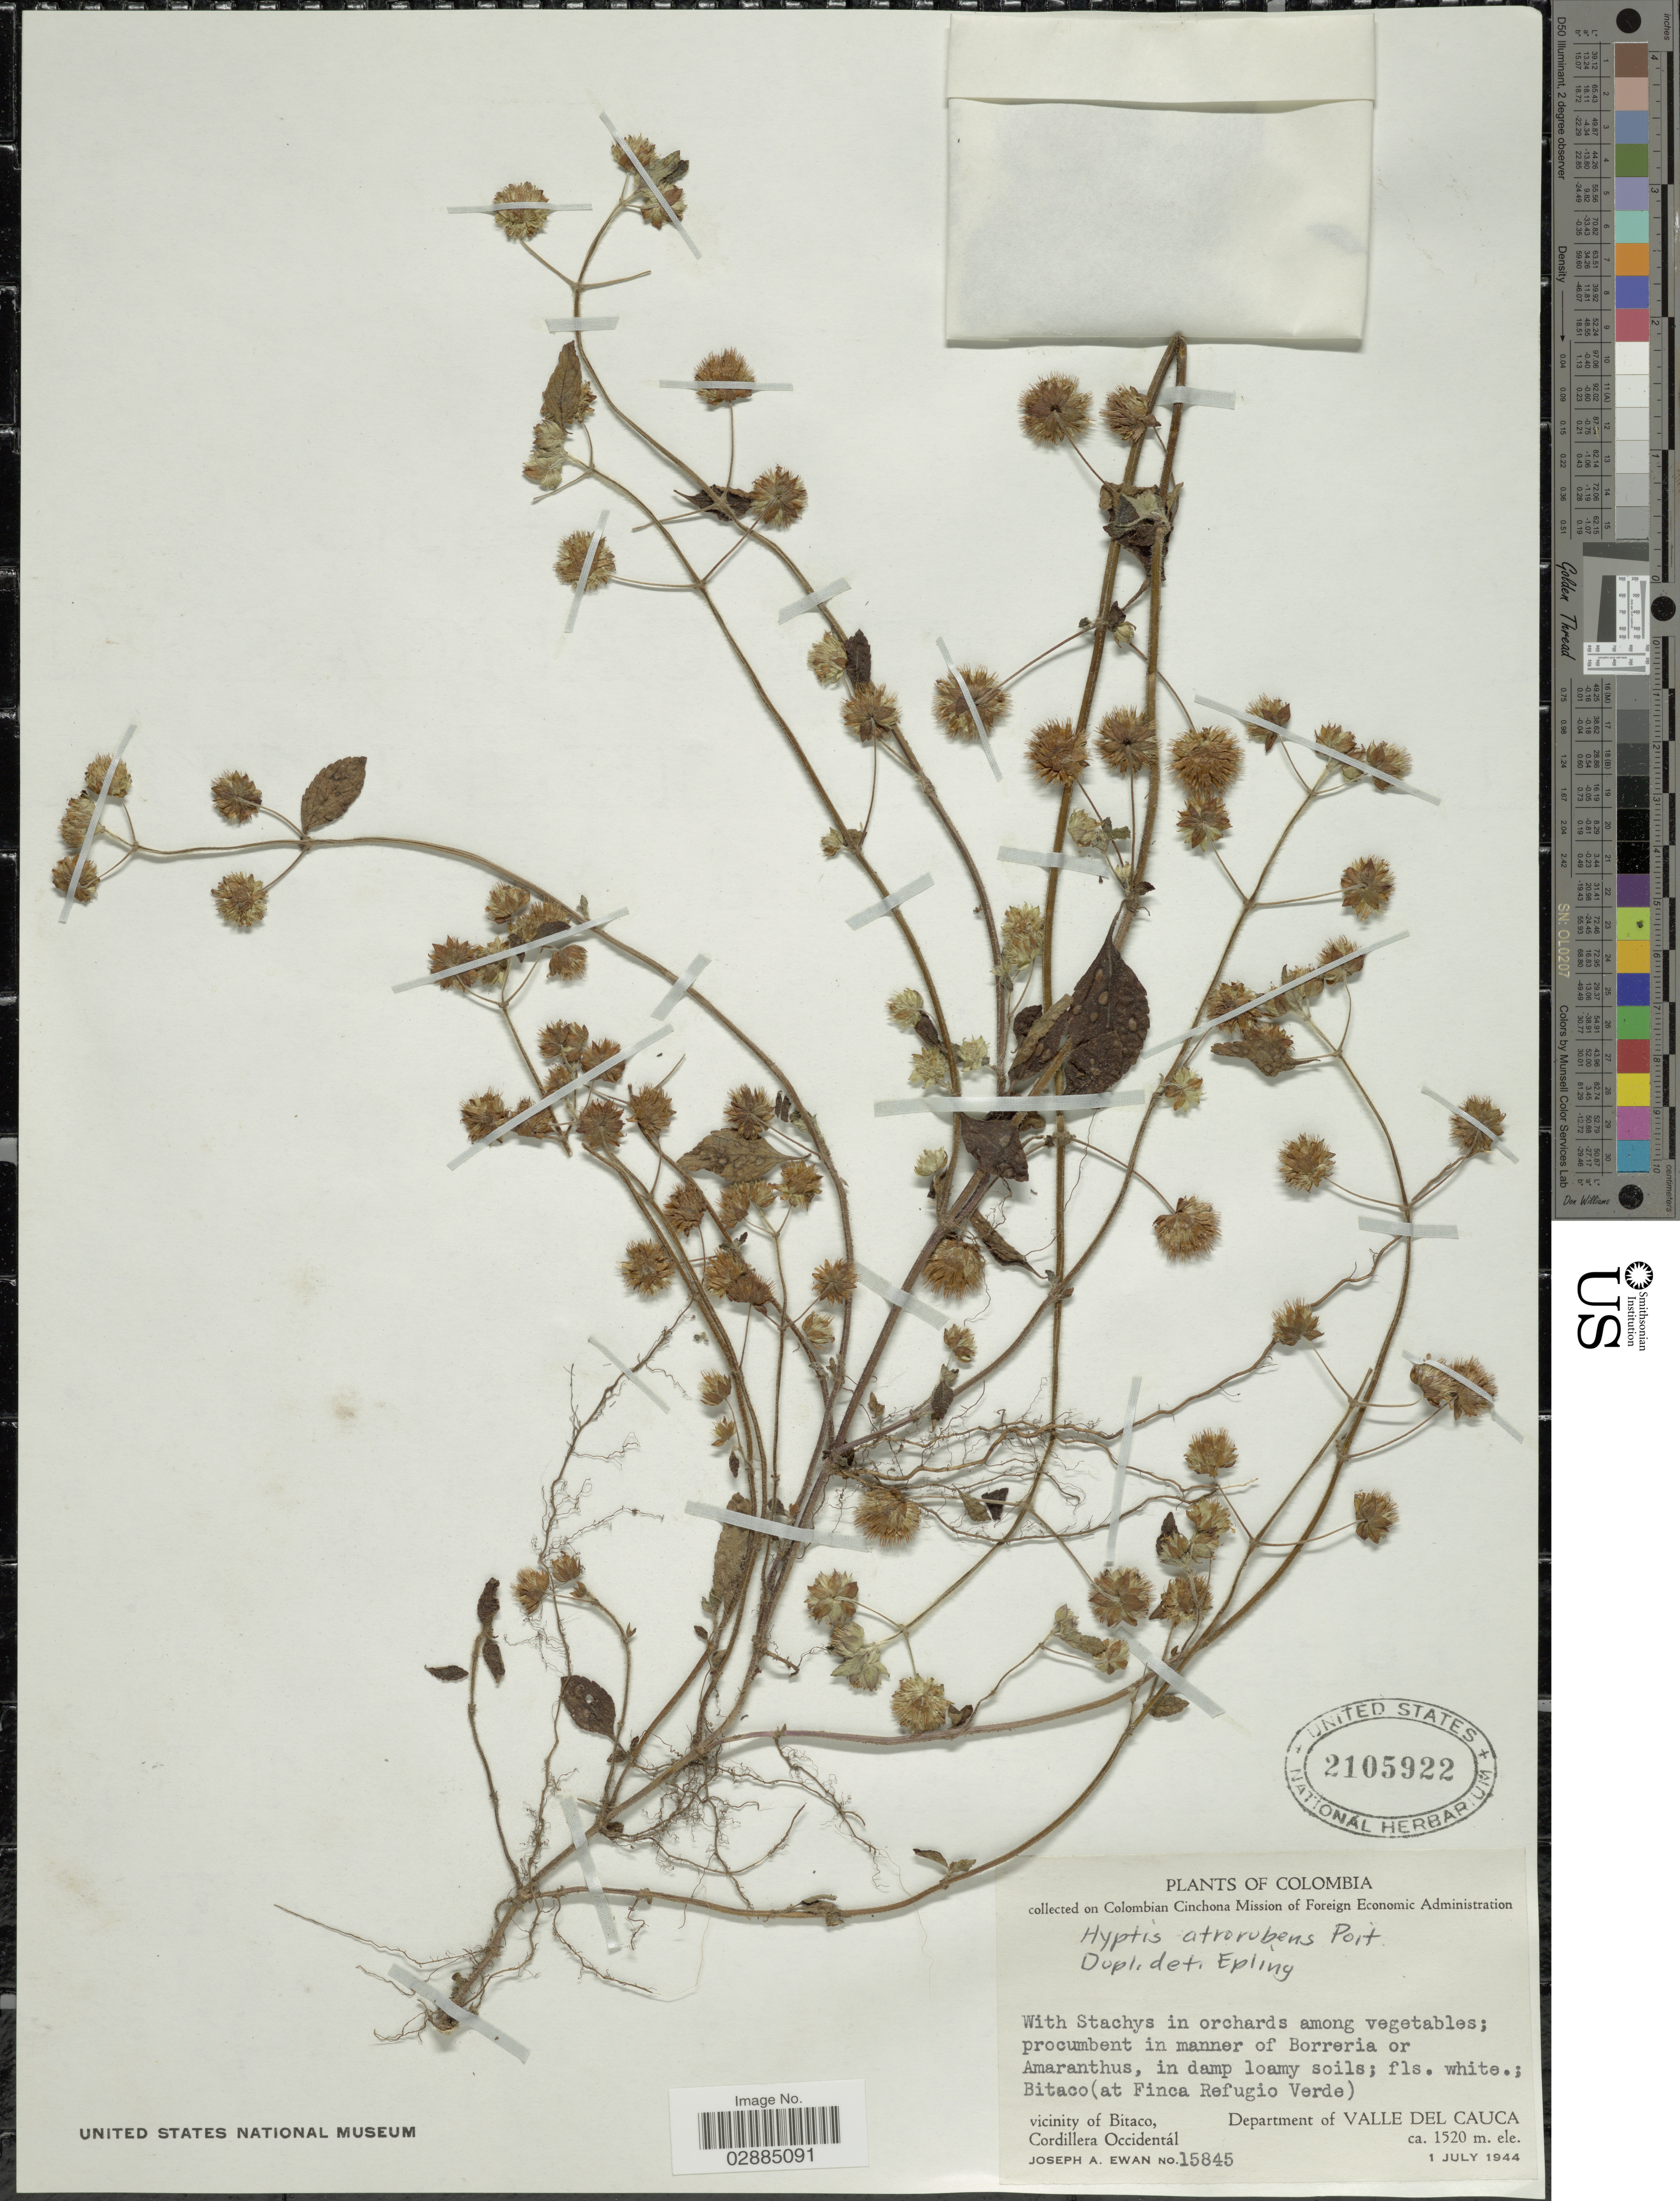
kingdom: Plantae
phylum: Tracheophyta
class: Magnoliopsida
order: Lamiales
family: Lamiaceae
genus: Hyptis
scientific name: Hyptis atrorubens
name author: Poit.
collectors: J. A. Ewan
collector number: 15845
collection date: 1944-07-01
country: Colombia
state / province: Valle del Cauca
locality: Bitaco (at Finca Refugio Verde), vicinity of Bitaco, Cordillera Occidentál, Department of Valle del Cauca.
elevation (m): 1520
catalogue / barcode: US 2105922